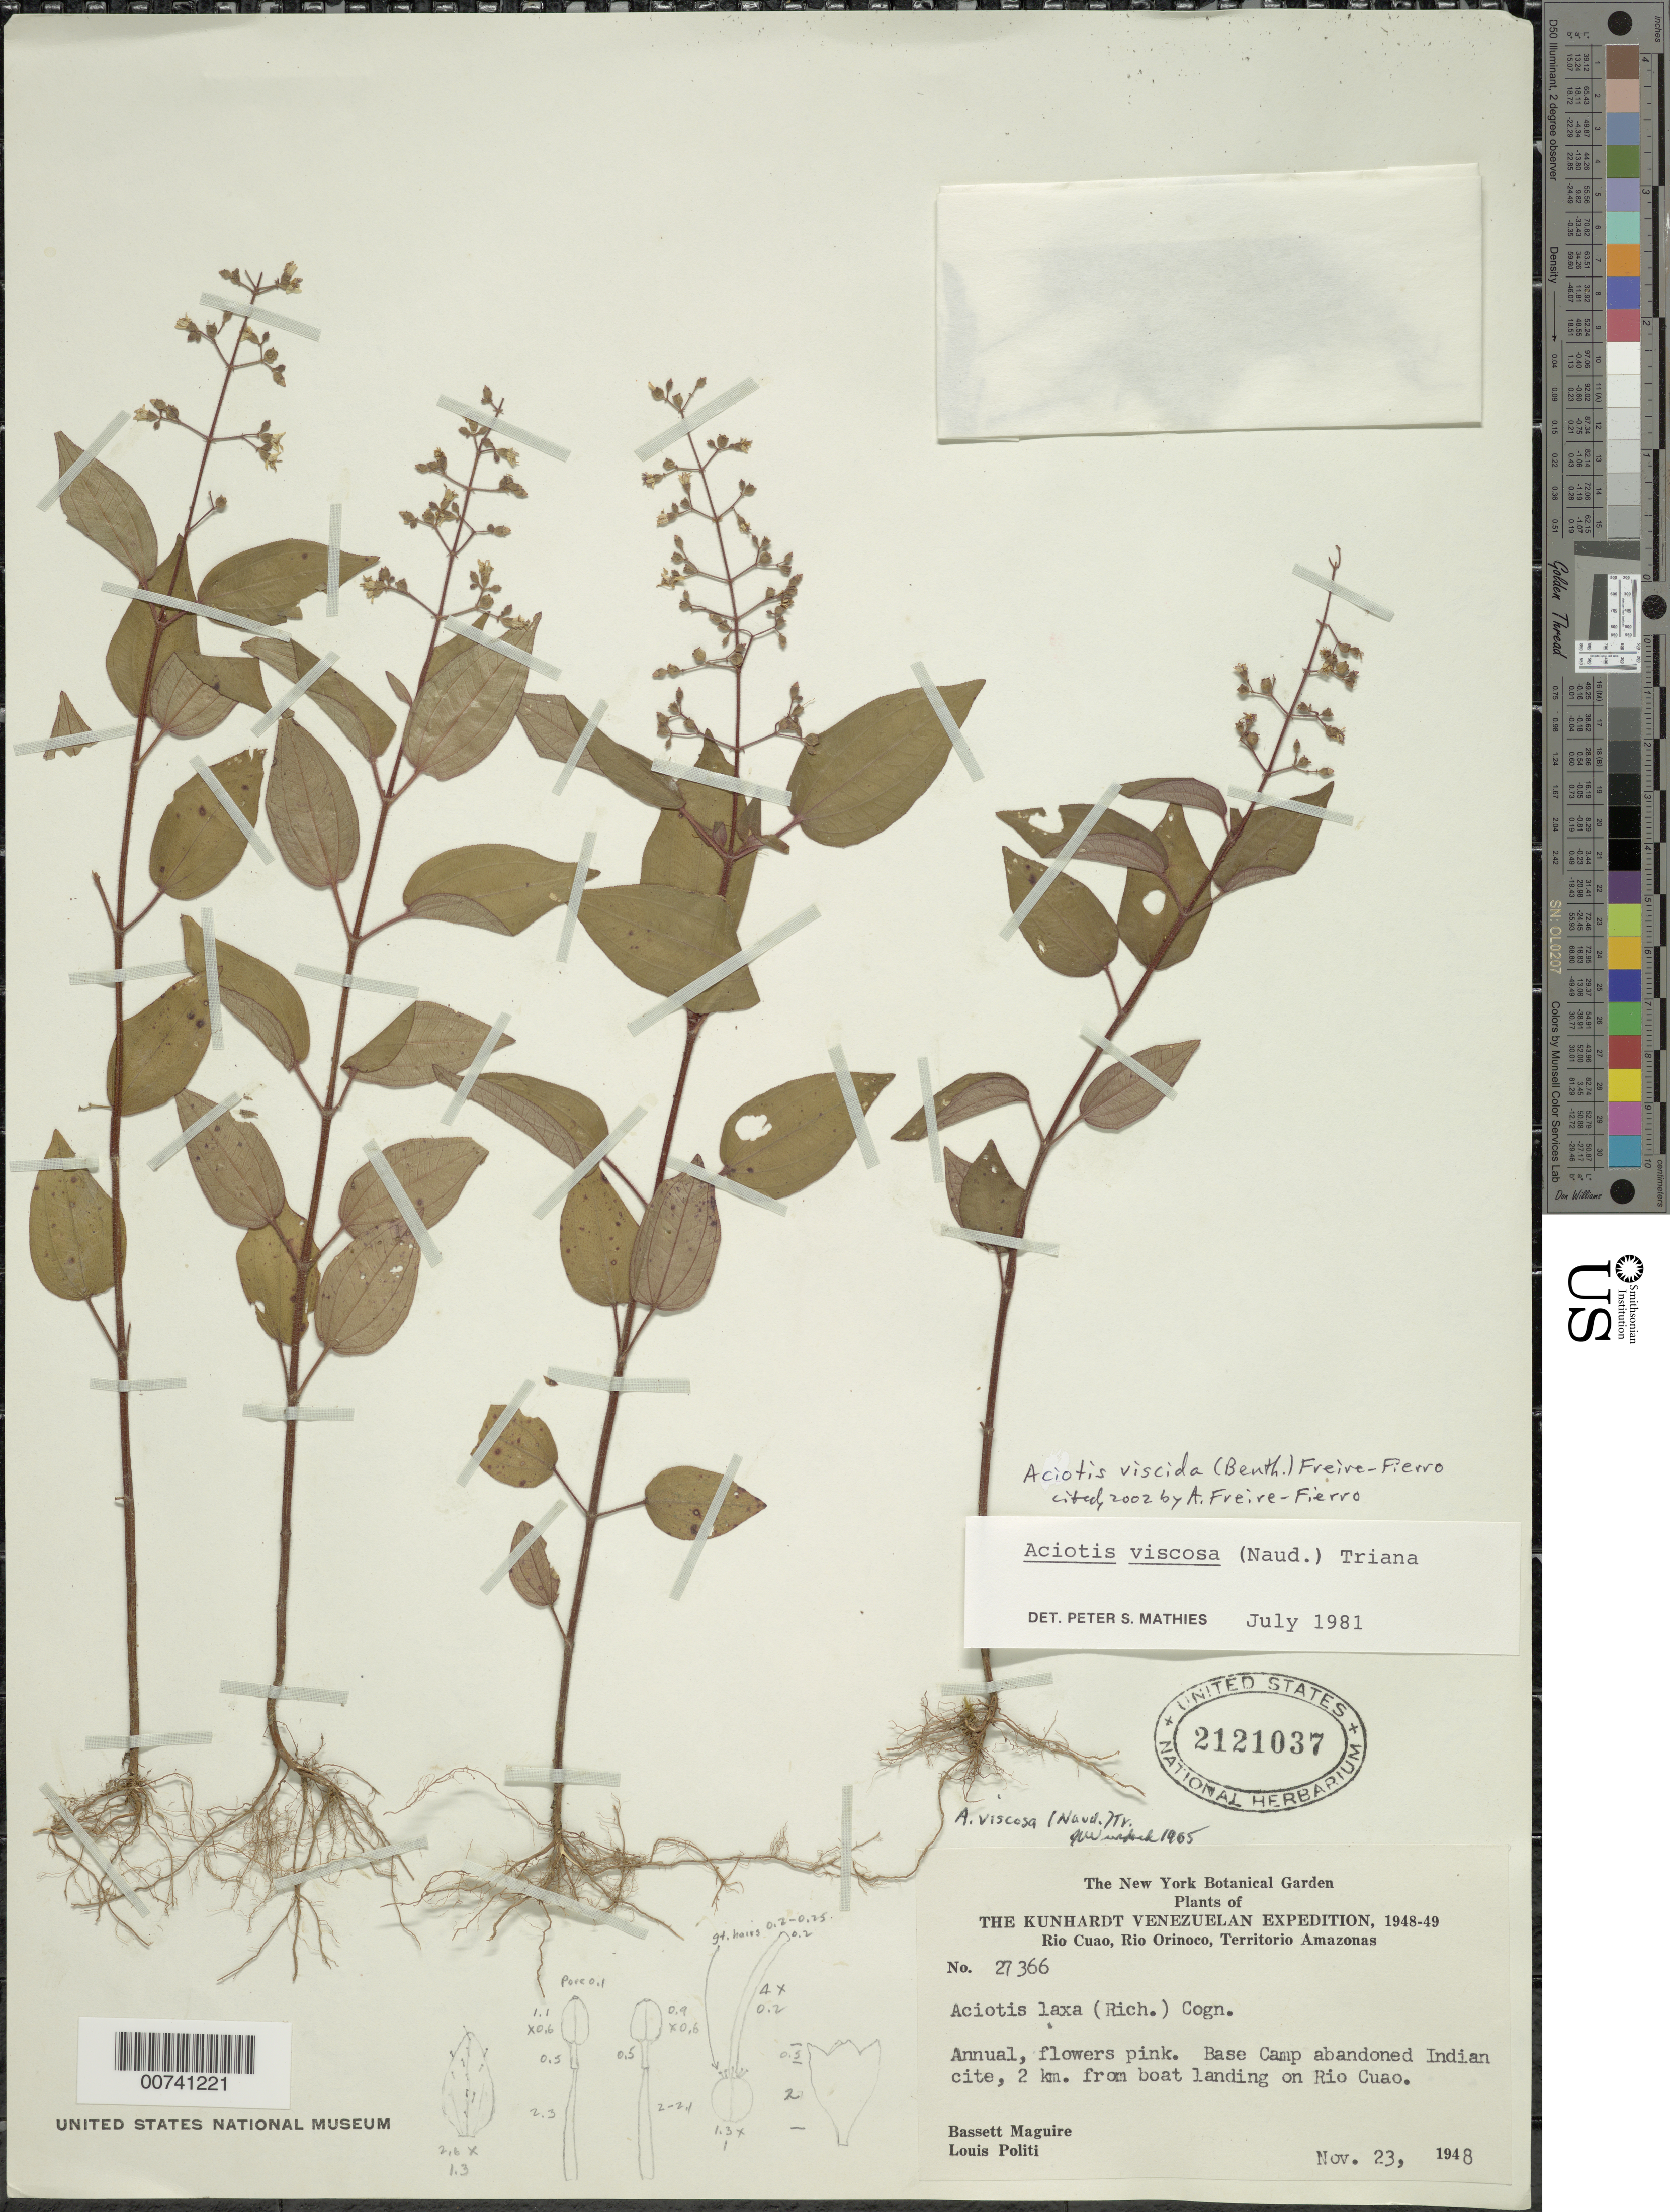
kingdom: Plantae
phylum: Tracheophyta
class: Magnoliopsida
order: Myrtales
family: Melastomataceae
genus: Aciotis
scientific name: Aciotis viscida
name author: (Benth.) Freire-Fierro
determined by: Freire-Fierro, A.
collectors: B. Maguire & L. Politi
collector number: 27366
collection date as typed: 23-Nov-48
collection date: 1948-11-23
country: Venezuela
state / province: Amazonas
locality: Río Cuao, base camp abandoned Indian site, 2 km from boat landing on Río Cuao; Río Orinoco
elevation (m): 145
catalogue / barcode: US 2121037